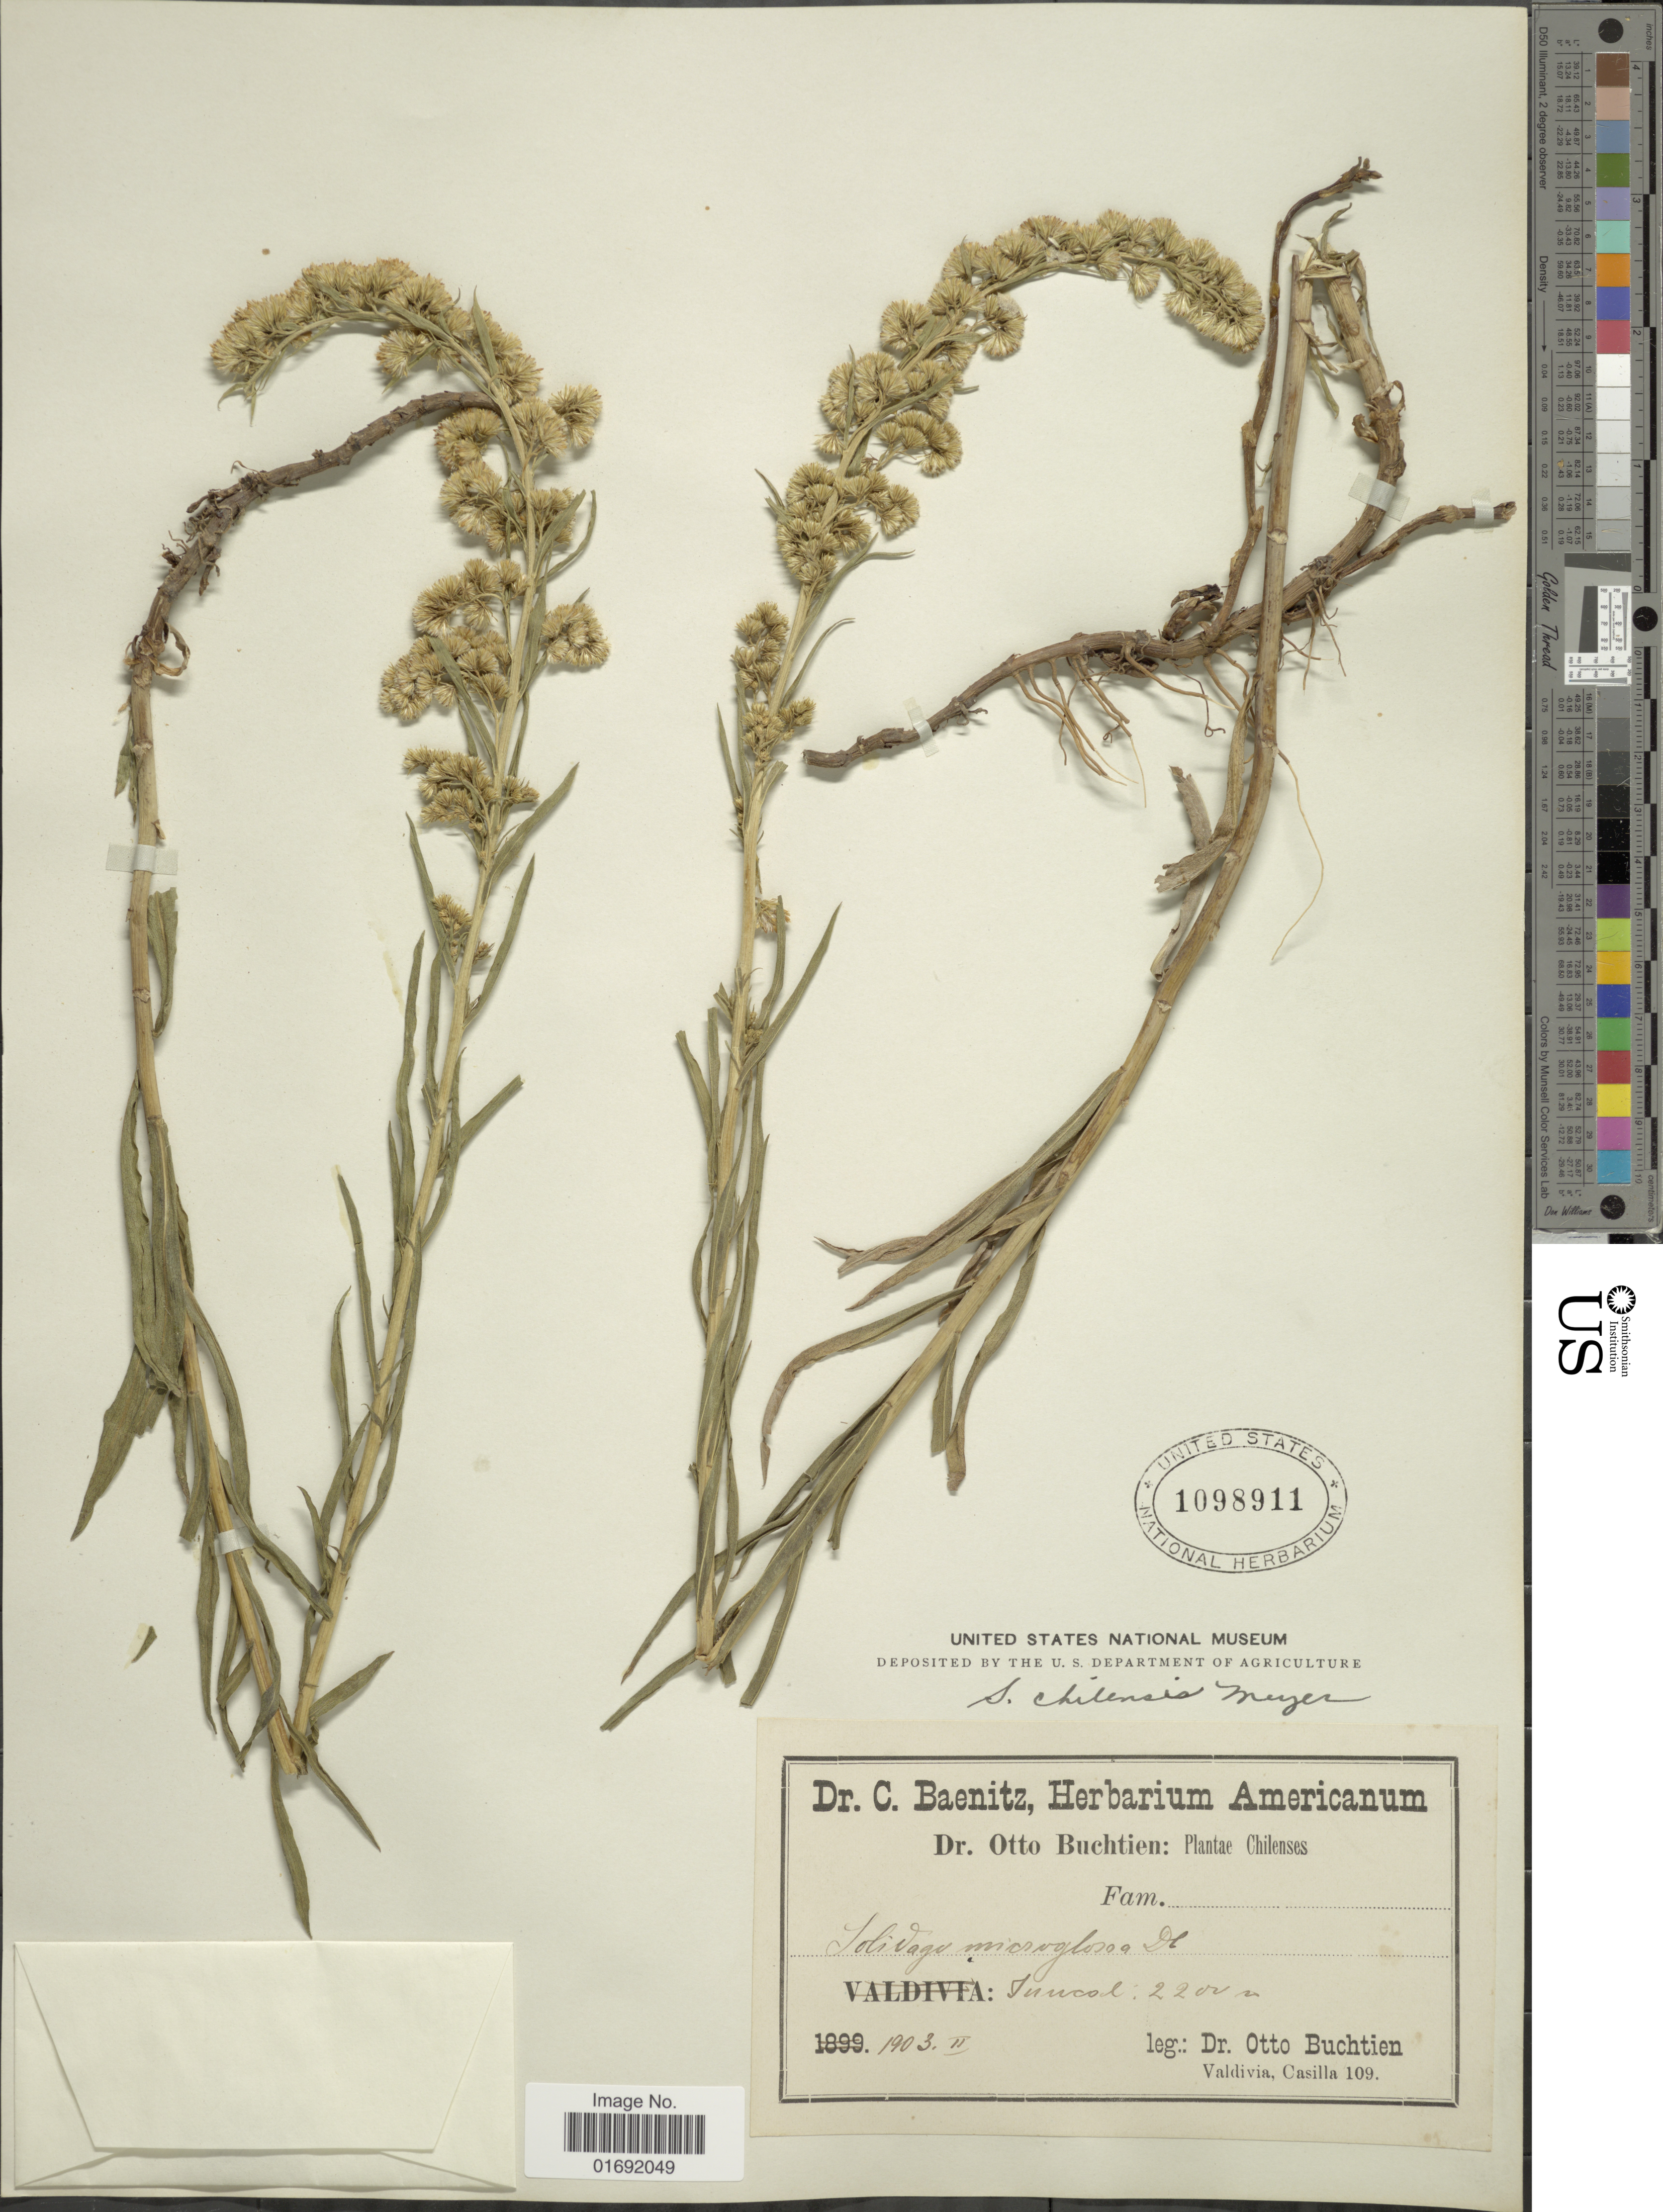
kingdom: Plantae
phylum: Tracheophyta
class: Magnoliopsida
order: Asterales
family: Asteraceae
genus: Solidago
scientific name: Solidago chilensis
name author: Meyen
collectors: O. Buchtien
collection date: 1903-02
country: Chile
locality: Juncol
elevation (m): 2200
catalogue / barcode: US 1098911